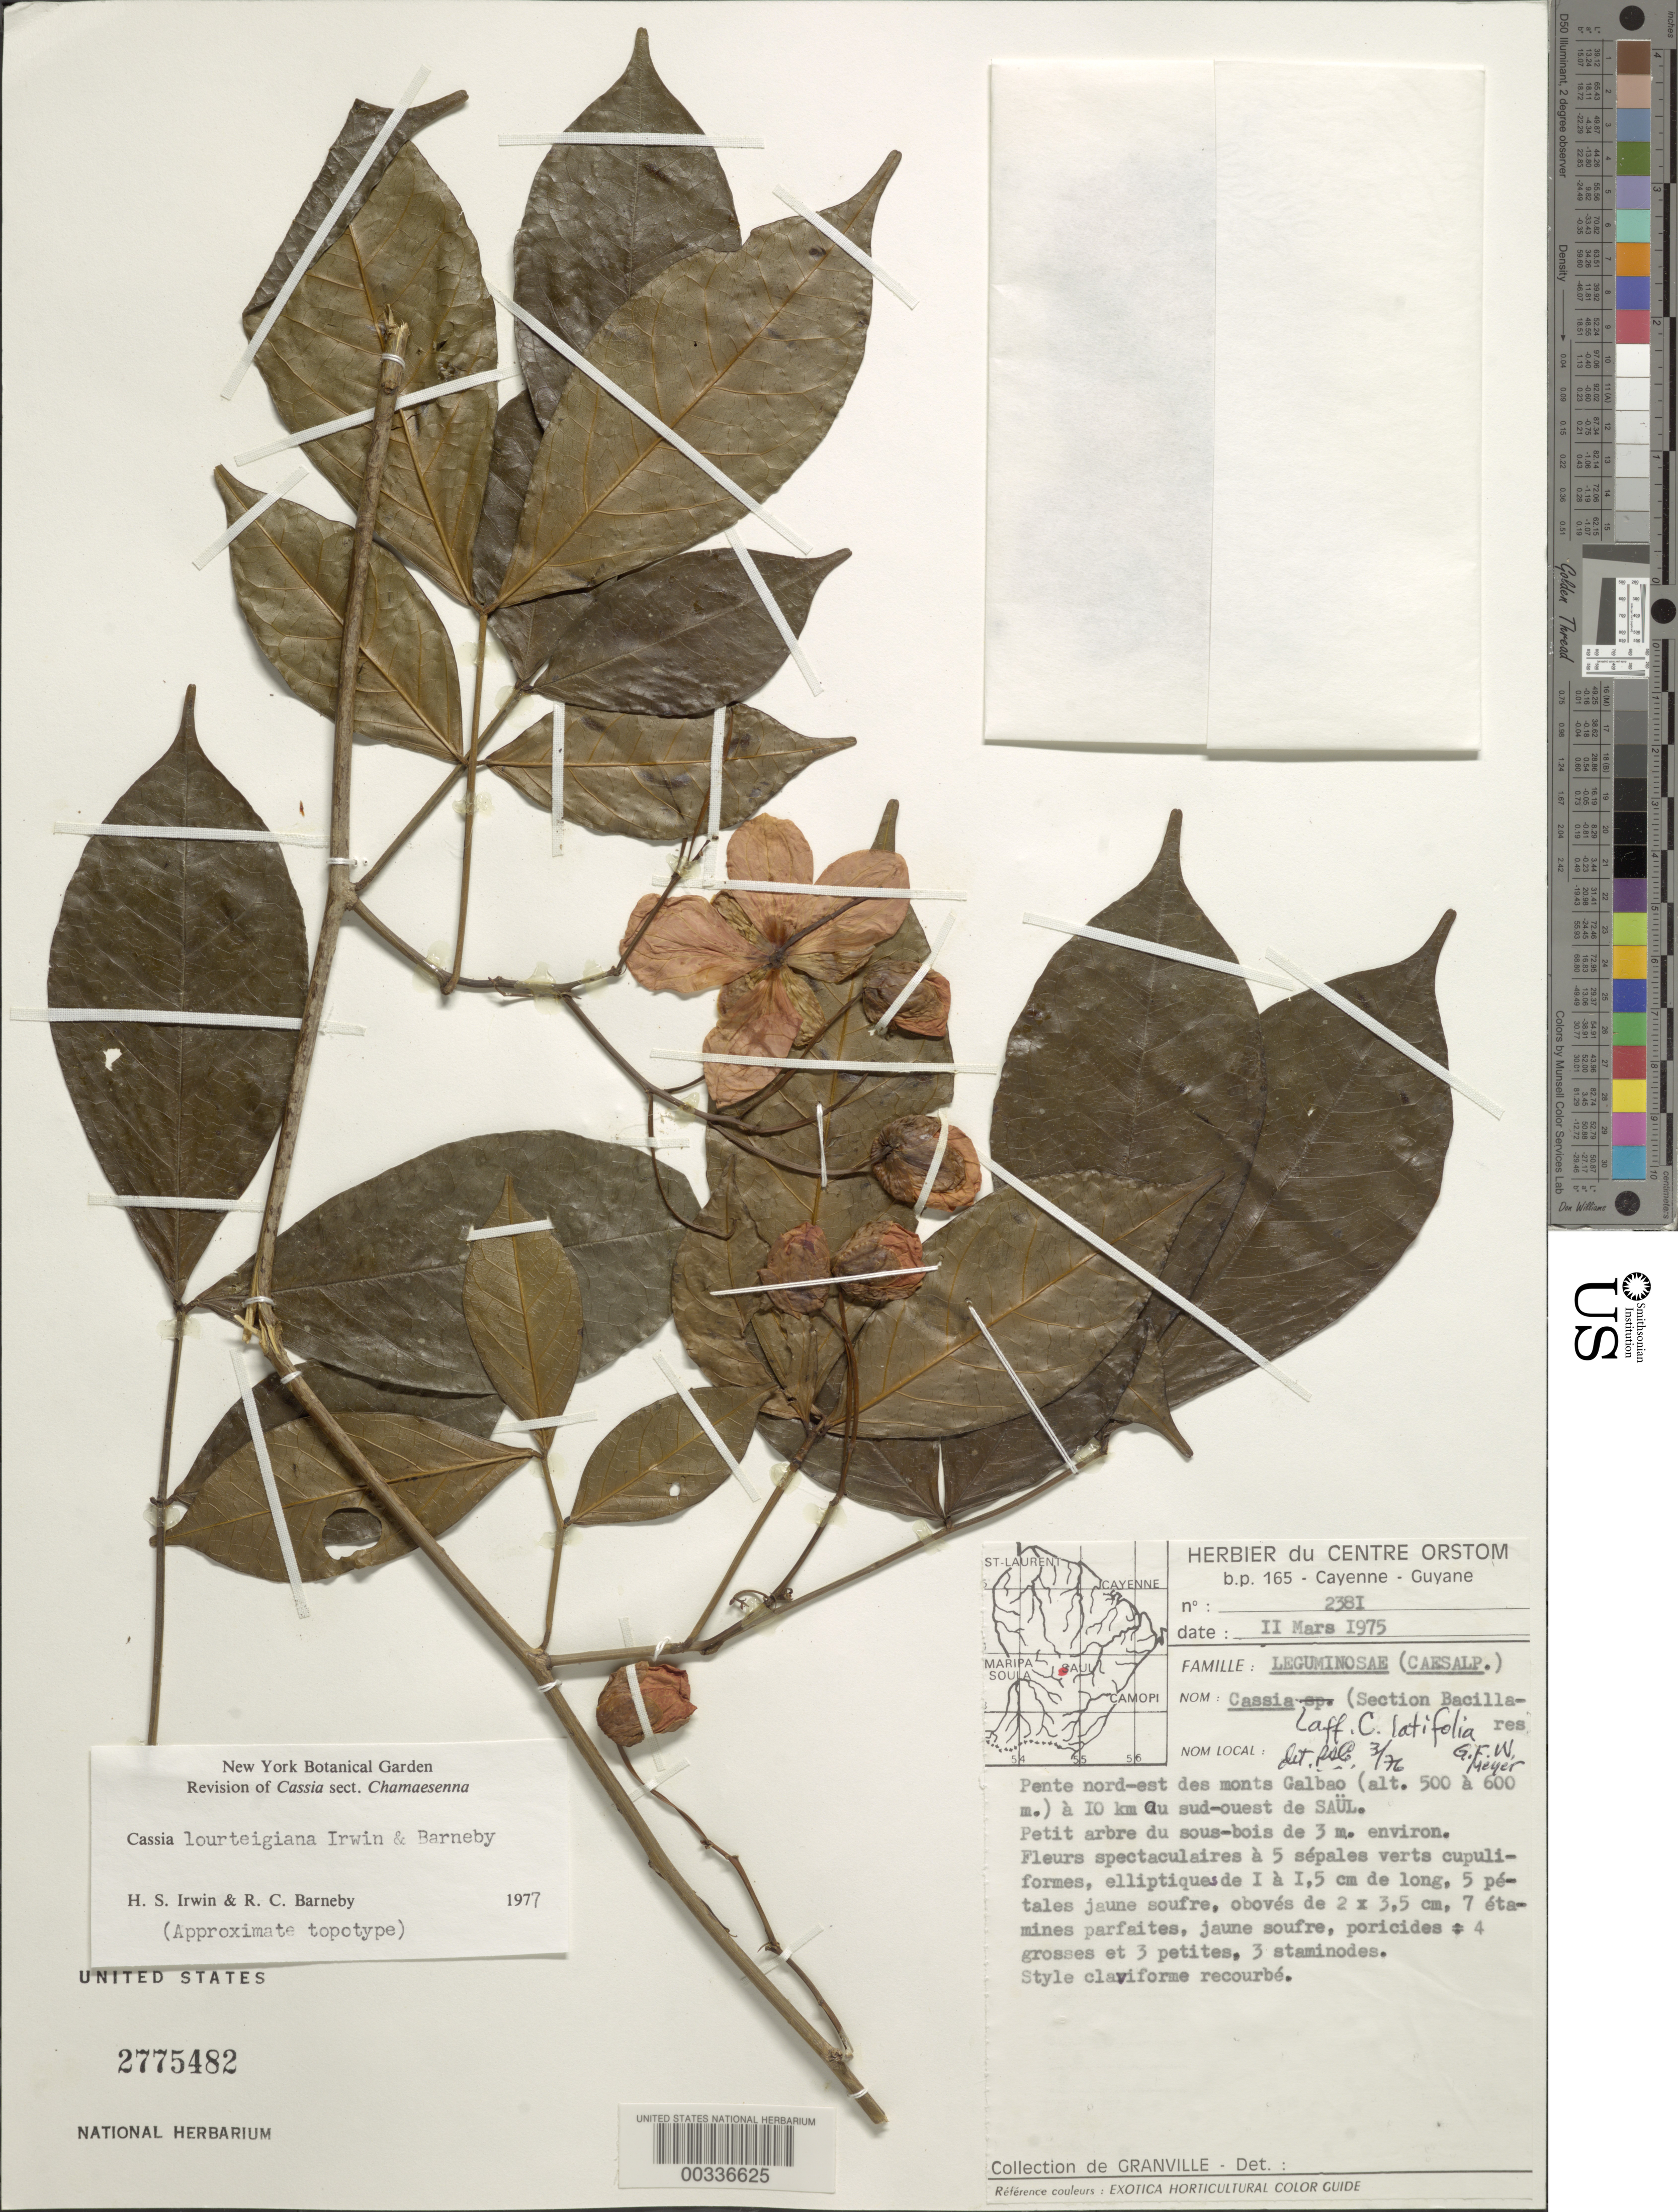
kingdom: Plantae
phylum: Tracheophyta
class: Magnoliopsida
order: Fabales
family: Fabaceae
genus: Senna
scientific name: Senna lourteigiana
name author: H.S. Irwin & Barneby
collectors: J.-J. de Granville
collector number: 2381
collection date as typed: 11 Mar 1975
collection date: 1975-03-11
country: French Guiana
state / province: Cayenne / Saint-Laurent-du-Maroni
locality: Slope ne of the monts galbao; 10 km sw of saul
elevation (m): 500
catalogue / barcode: US 2775482